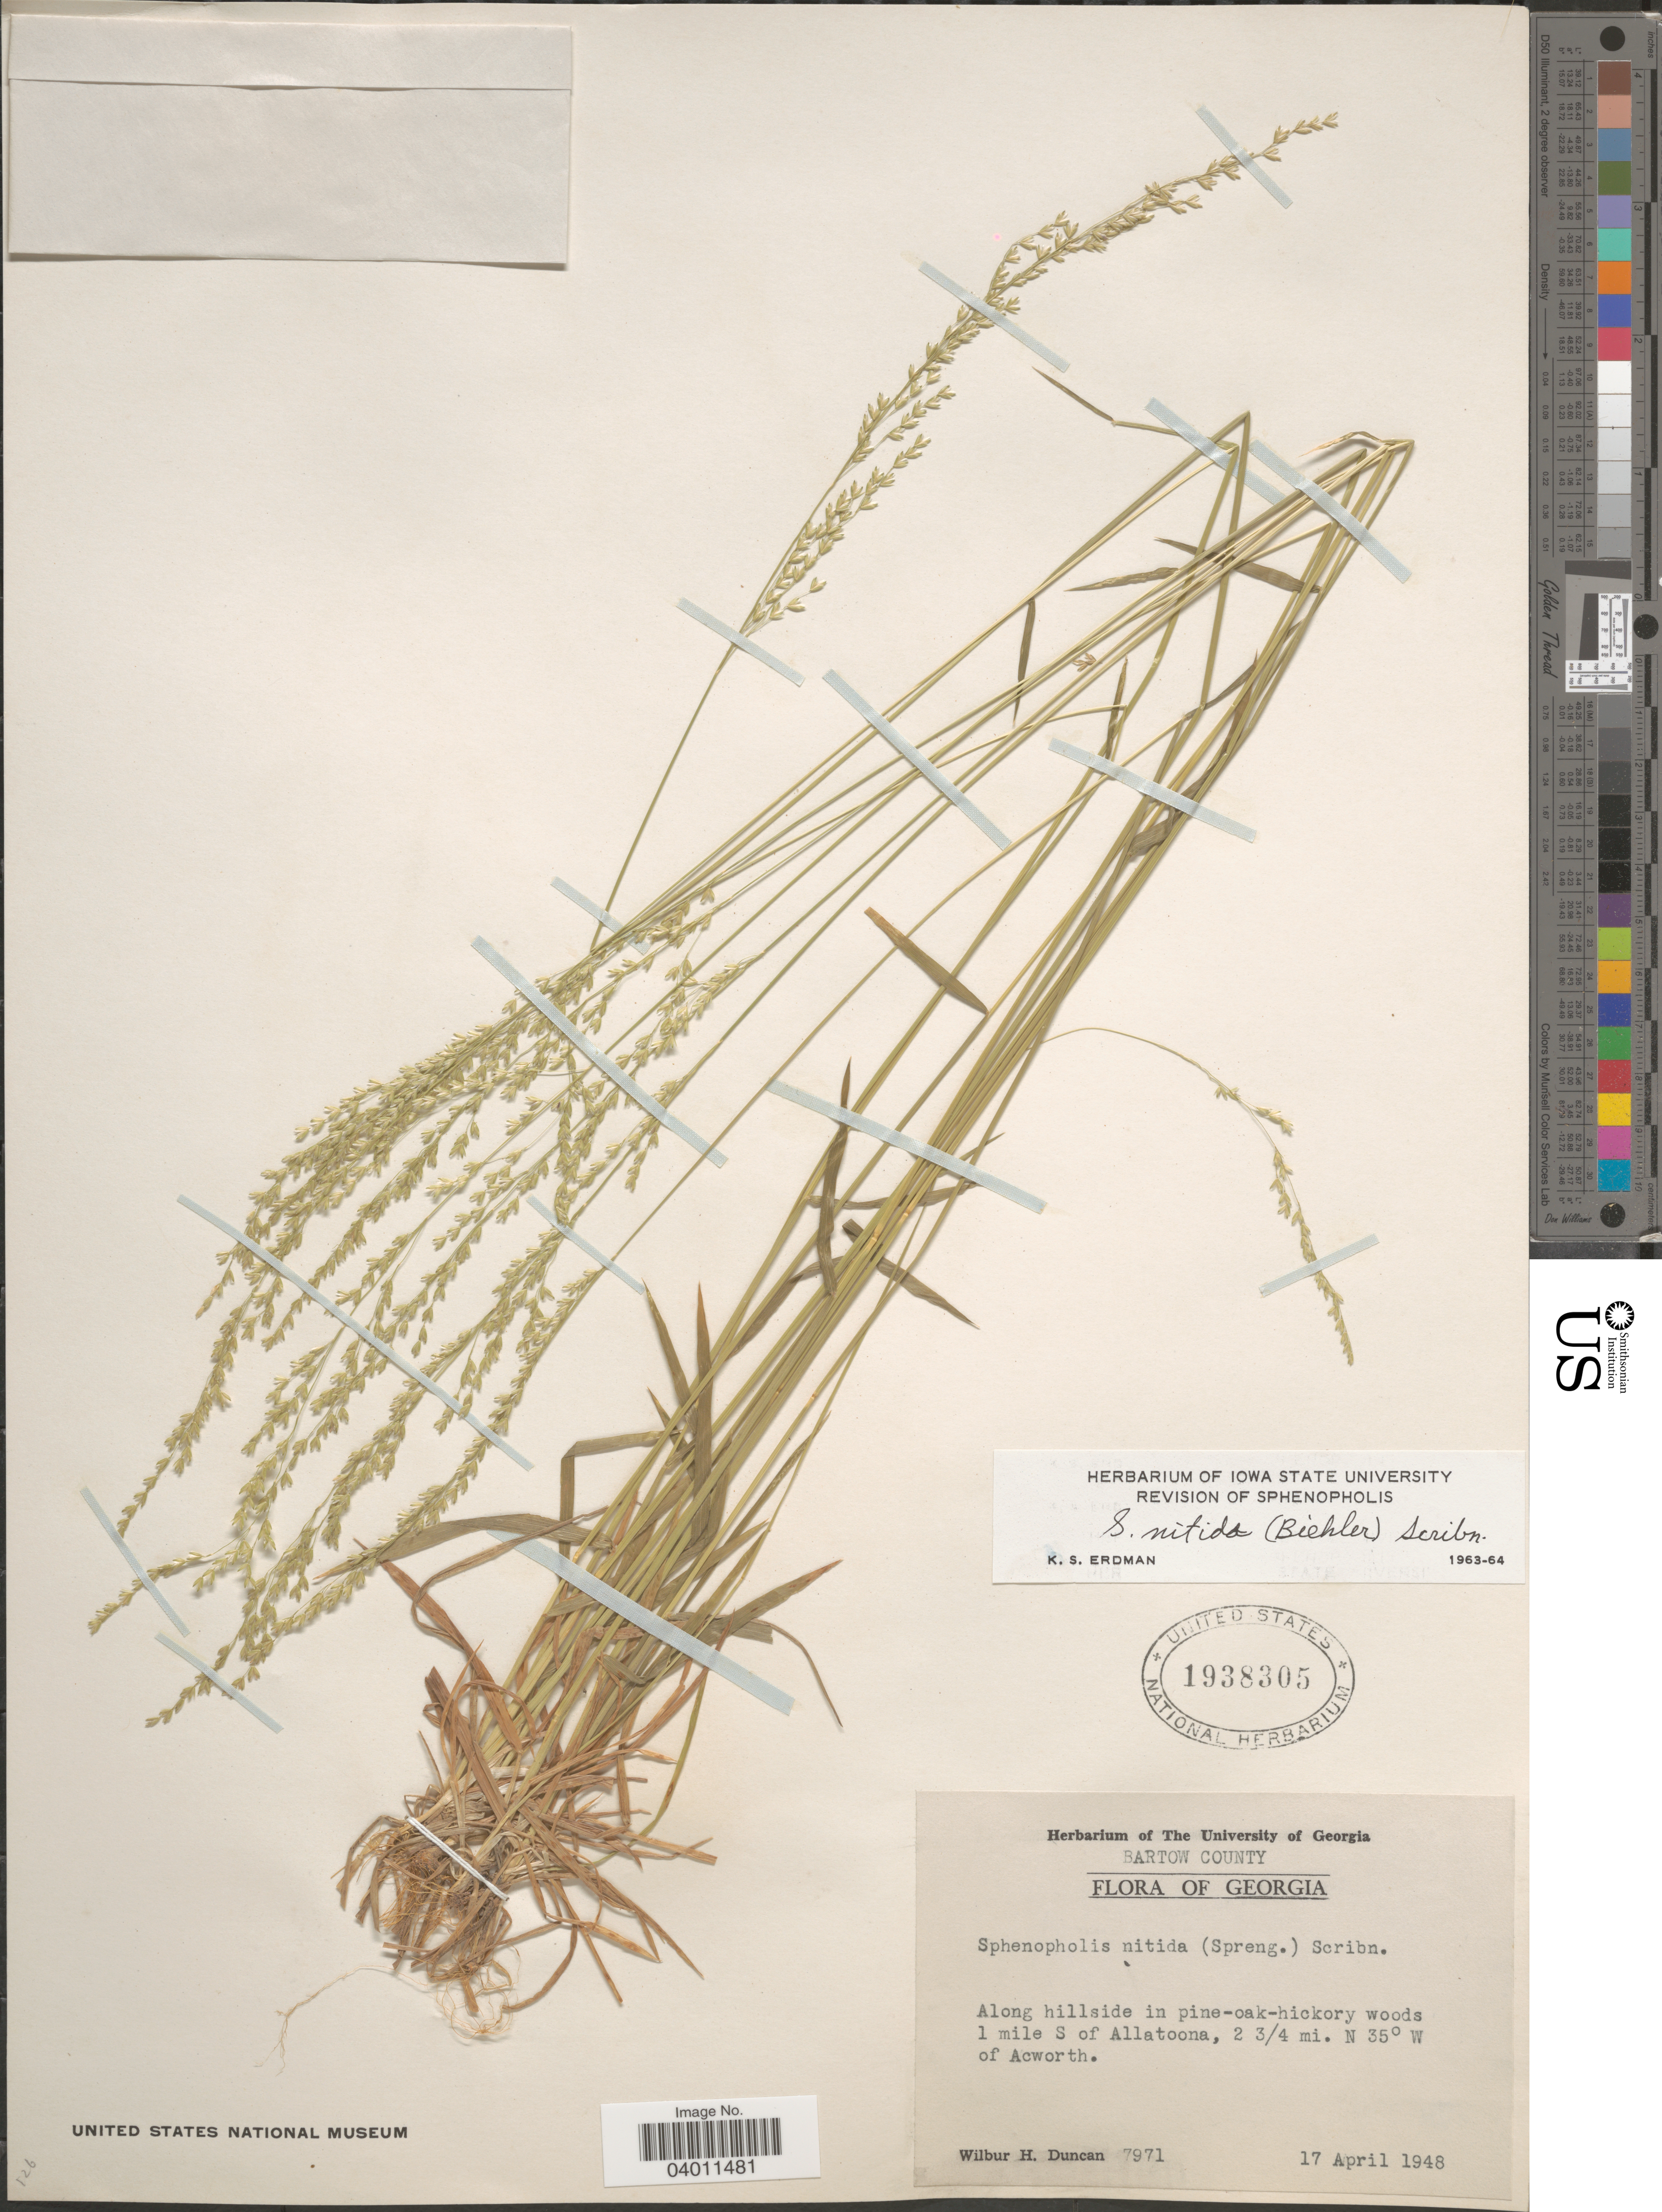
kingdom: Plantae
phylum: Tracheophyta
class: Liliopsida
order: Poales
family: Poaceae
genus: Sphenopholis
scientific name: Sphenopholis nitida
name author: (Biehler) Scribn.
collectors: W. H. Duncan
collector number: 7971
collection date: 1948-04-17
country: United States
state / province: Georgia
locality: Bartow County. Along hillside in pine-oak-hickory woods 1 mile S of Allatoona, 2 3/4 mi. N 35° W of Acworth.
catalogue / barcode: US 1938305